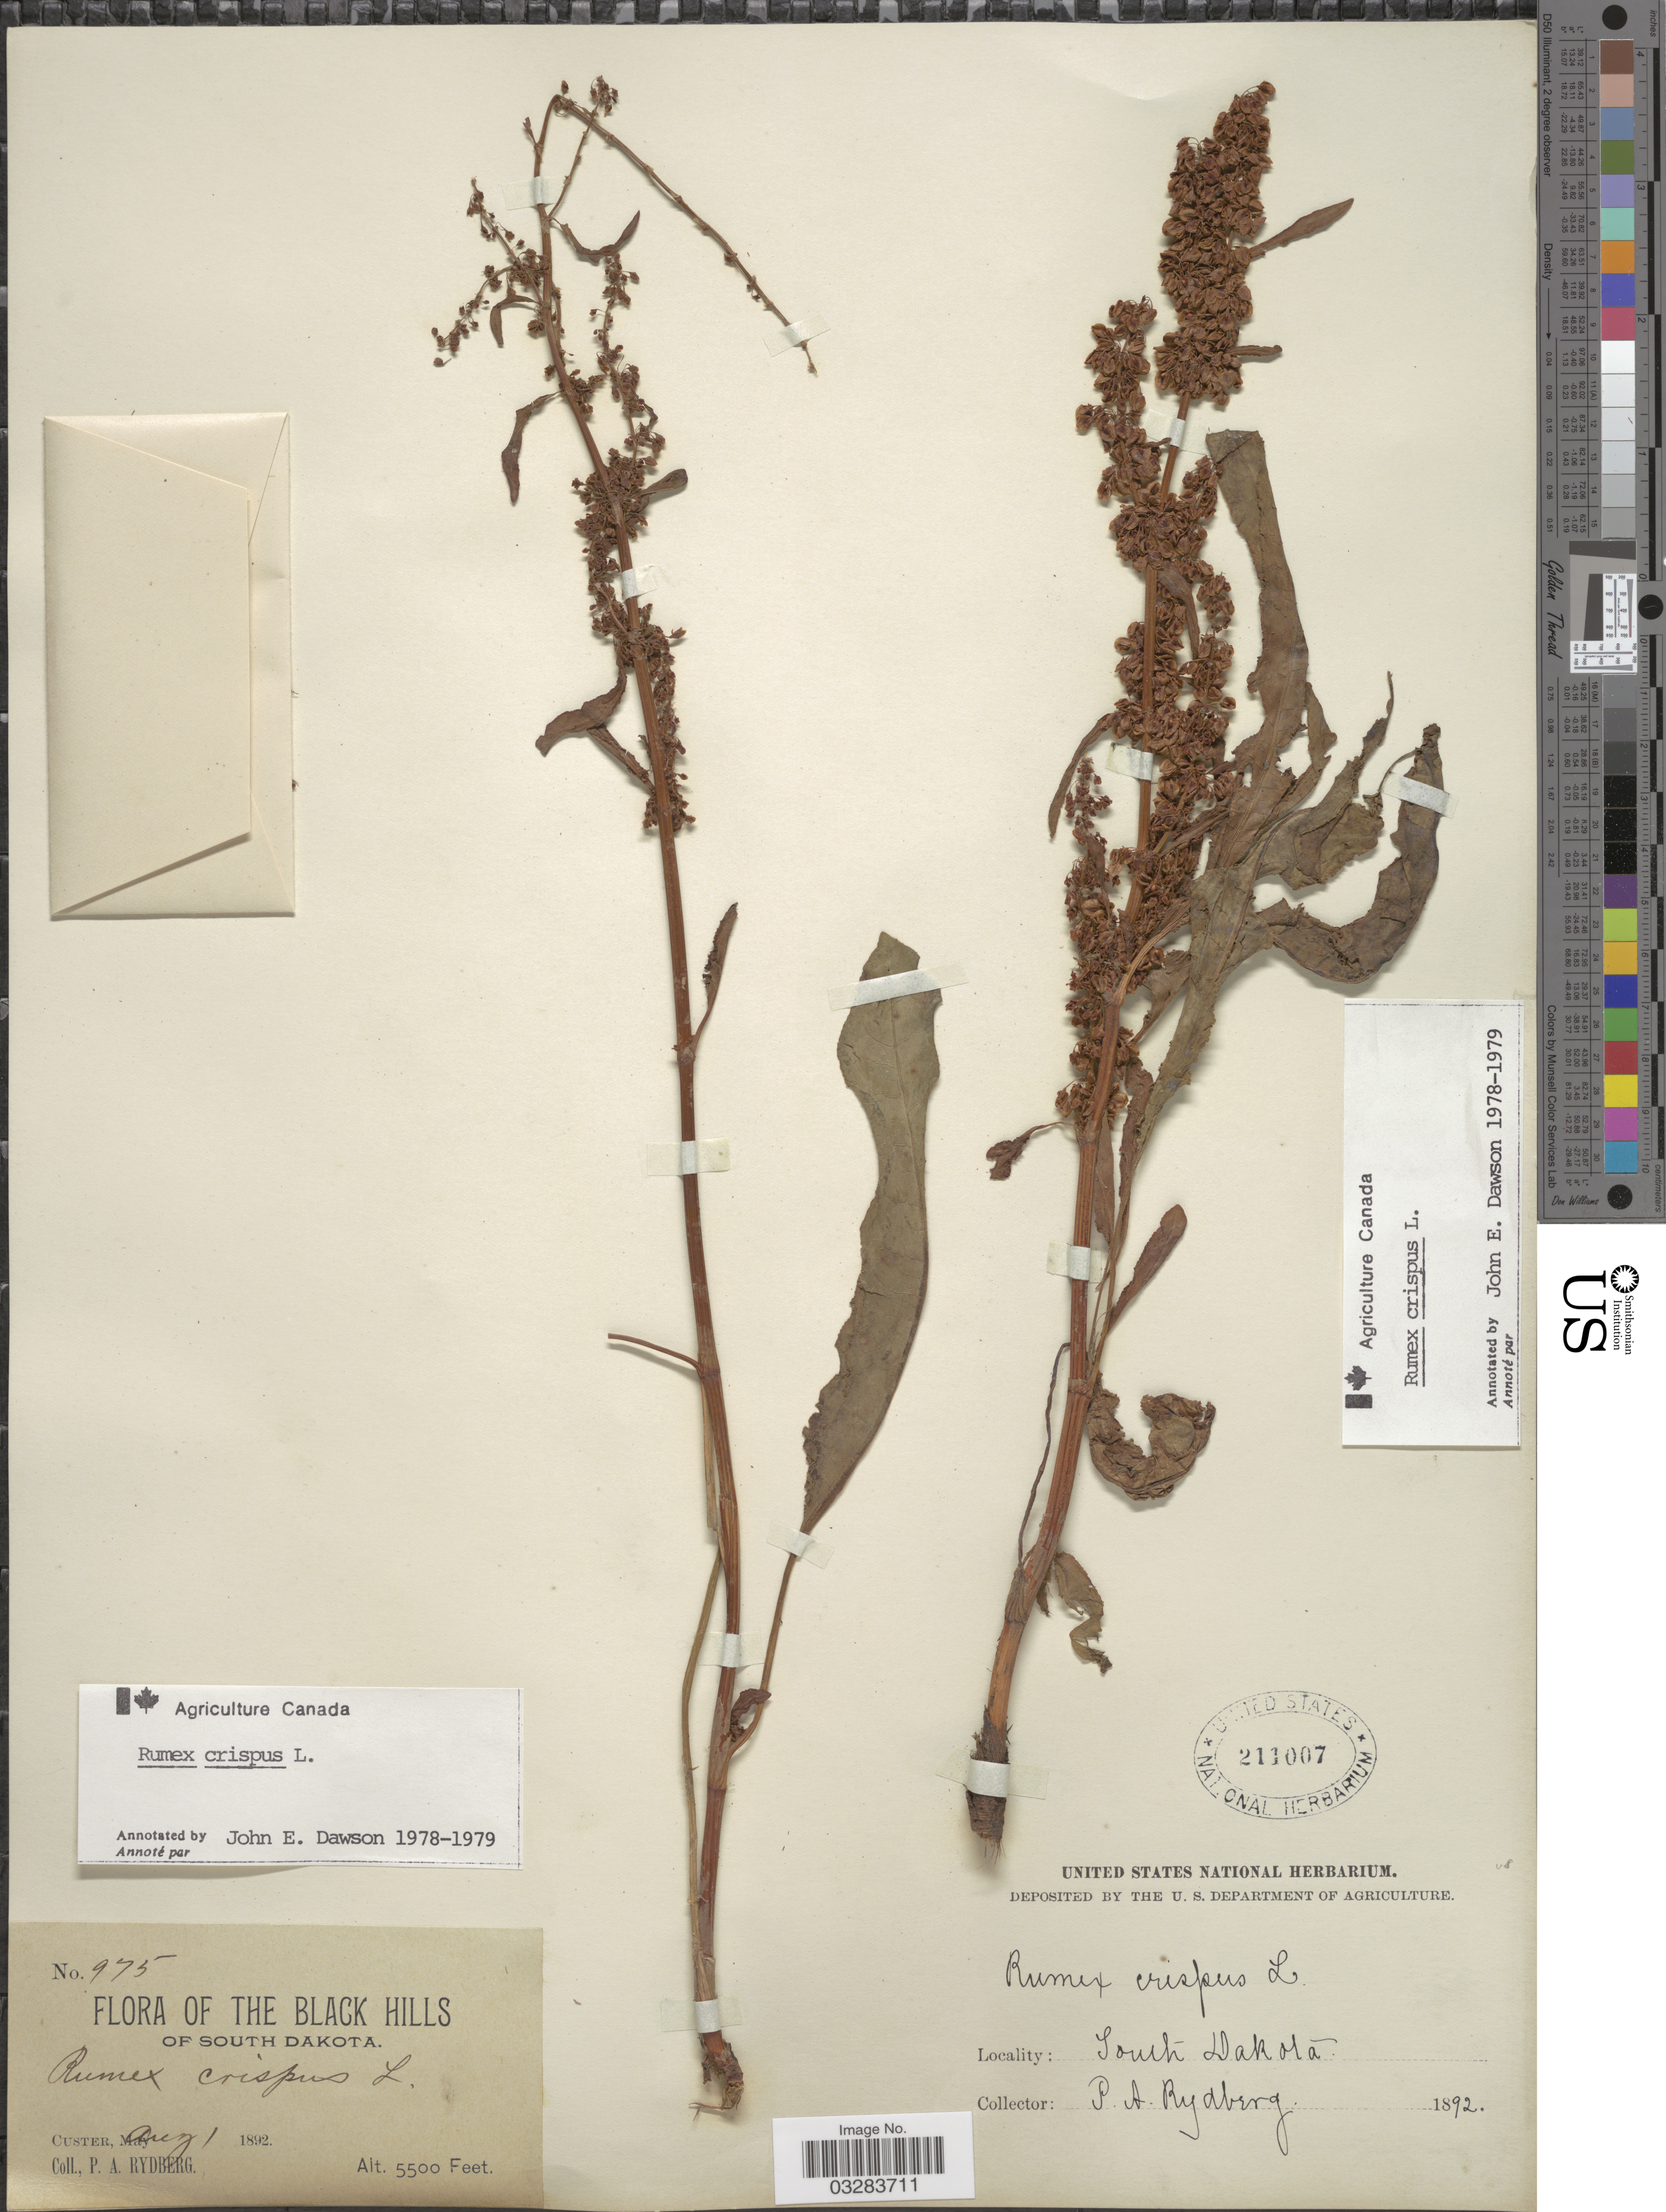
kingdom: Plantae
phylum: Tracheophyta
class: Magnoliopsida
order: Caryophyllales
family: Polygonaceae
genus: Rumex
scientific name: Rumex crispus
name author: L.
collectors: P. A. Rydberg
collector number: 975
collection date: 1892-08-01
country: United States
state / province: South Dakota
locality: The Black Hills, Custer.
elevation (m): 1676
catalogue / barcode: US 211007